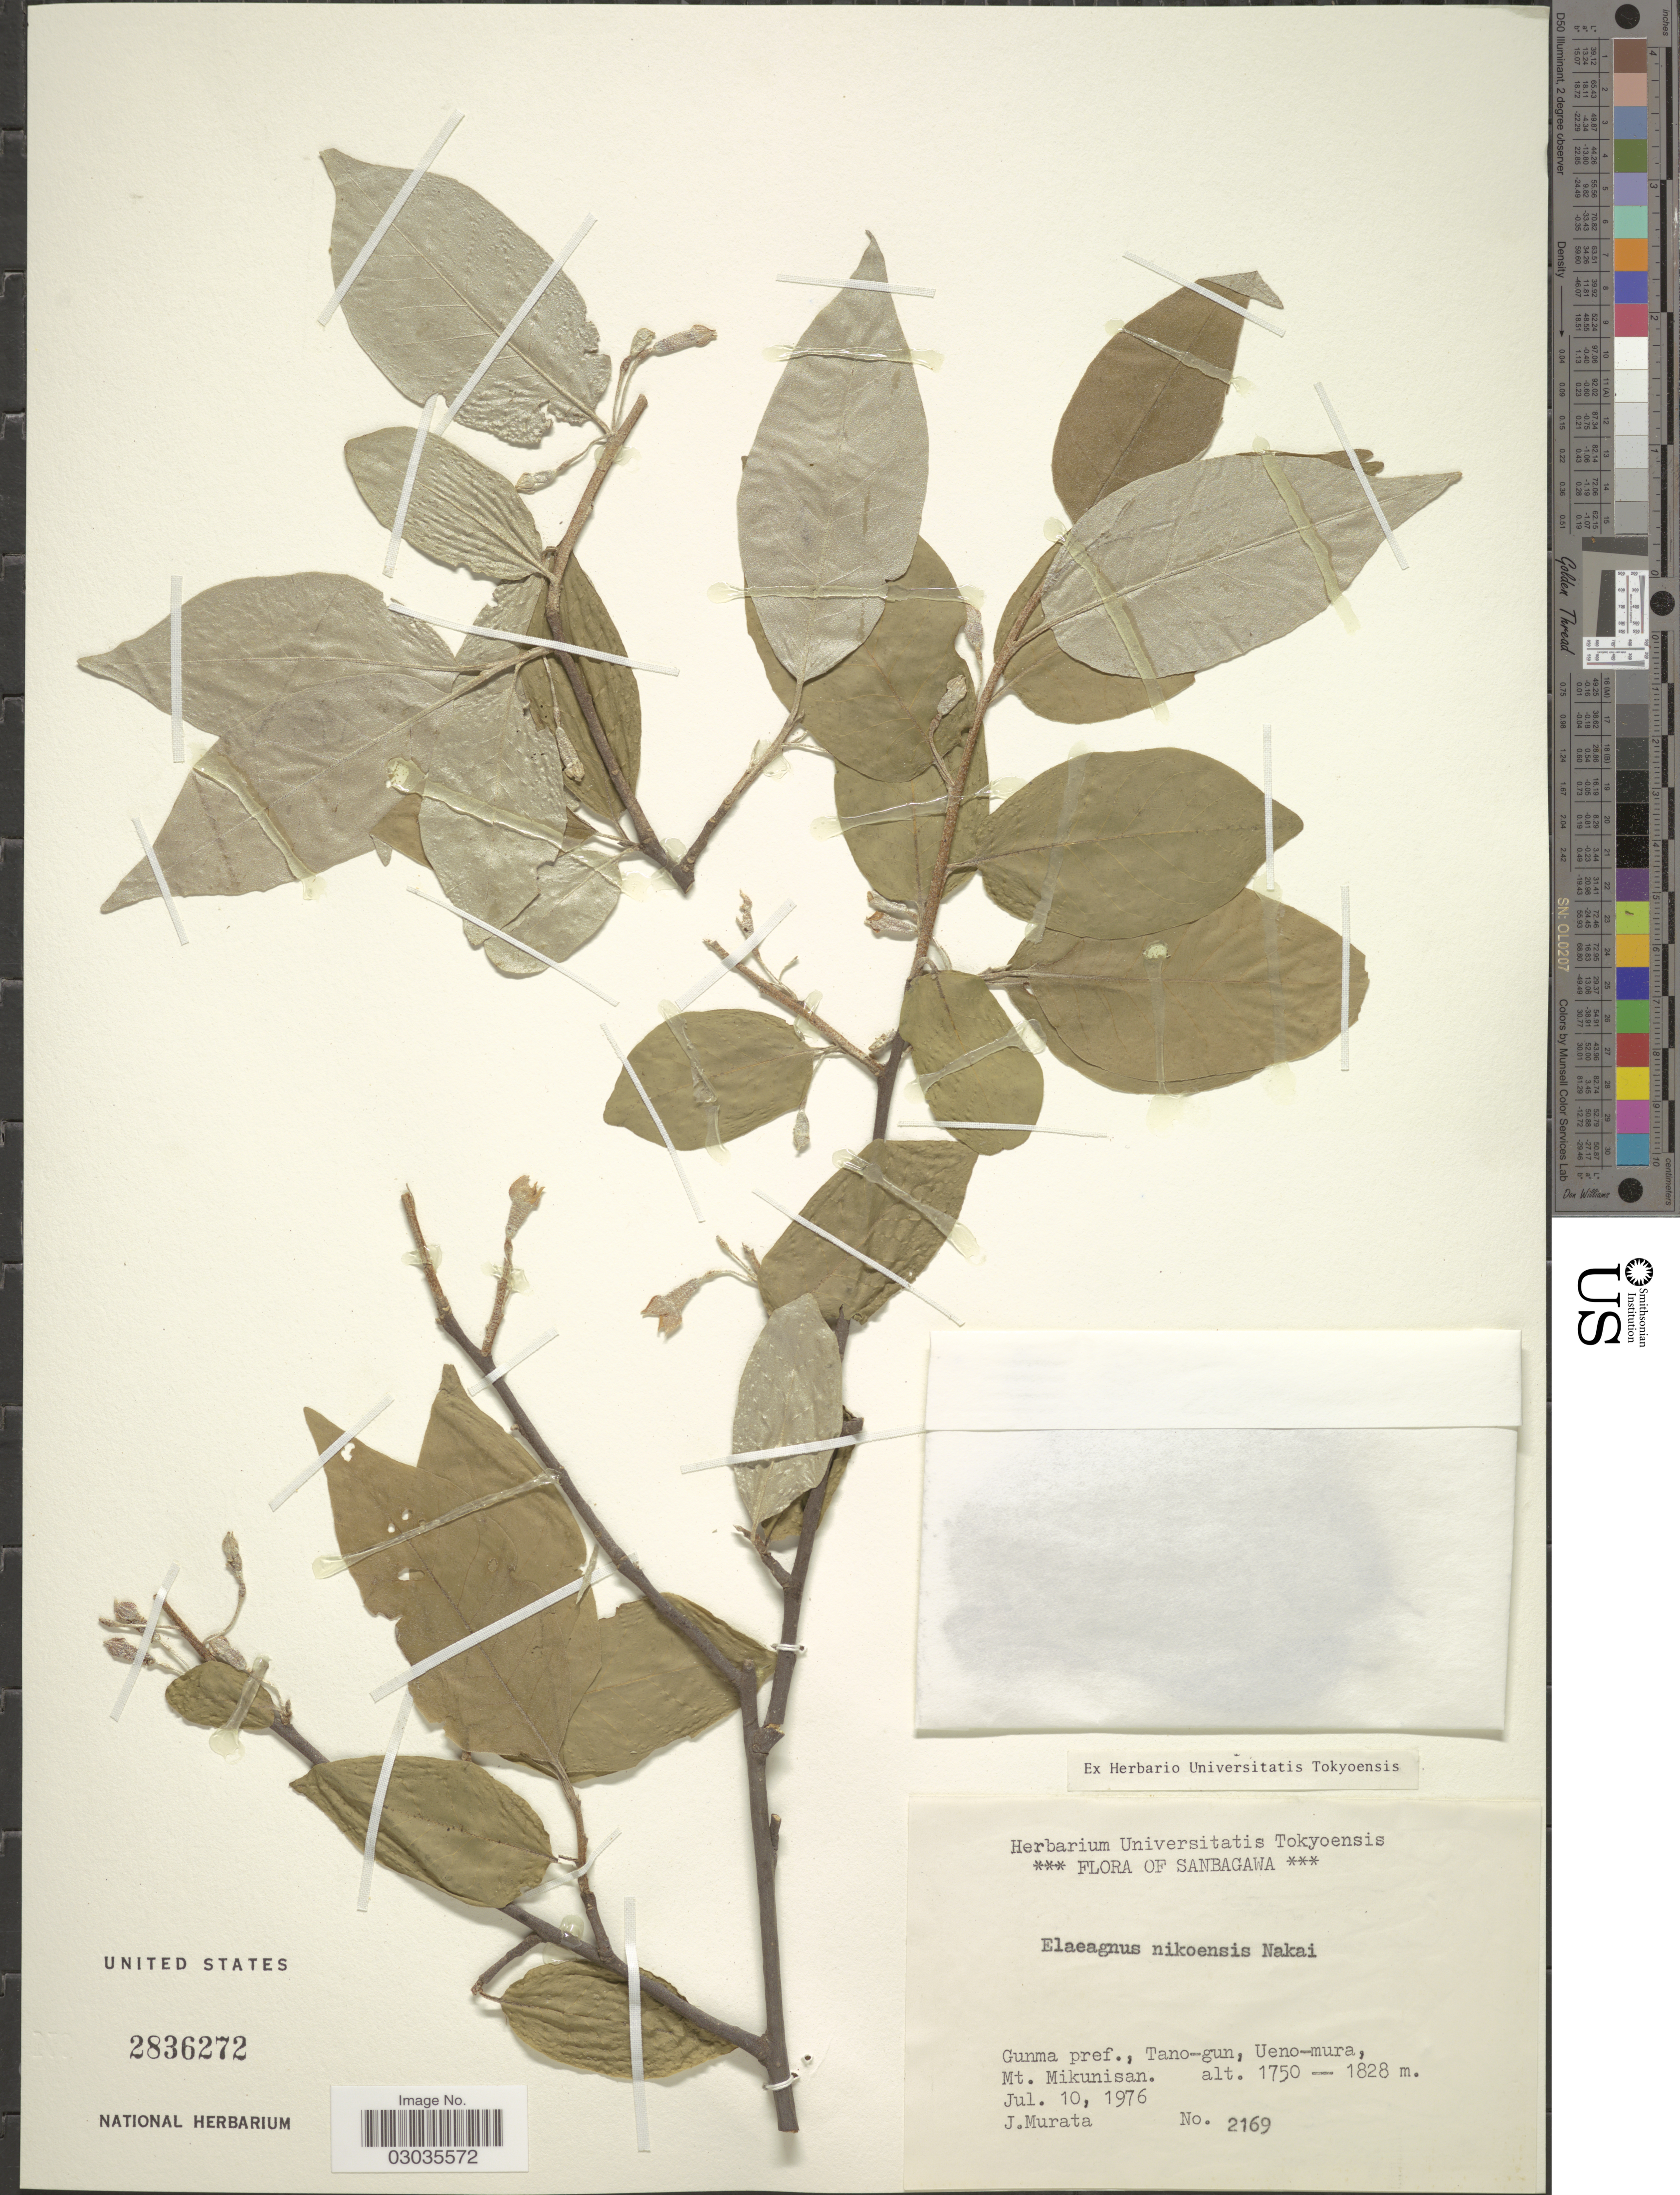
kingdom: Plantae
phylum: Tracheophyta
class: Magnoliopsida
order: Rosales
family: Elaeagnaceae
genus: Elaeagnus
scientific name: Elaeagnus nikoensis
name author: Nakai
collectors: J. Murata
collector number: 2169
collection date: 1976-07-10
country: Japan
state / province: Gunma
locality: Sanbagawa. Gunma pref., Tano-gun, Ueno-mura, Mt. Mikunisan.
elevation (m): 1750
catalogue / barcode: US 2836272